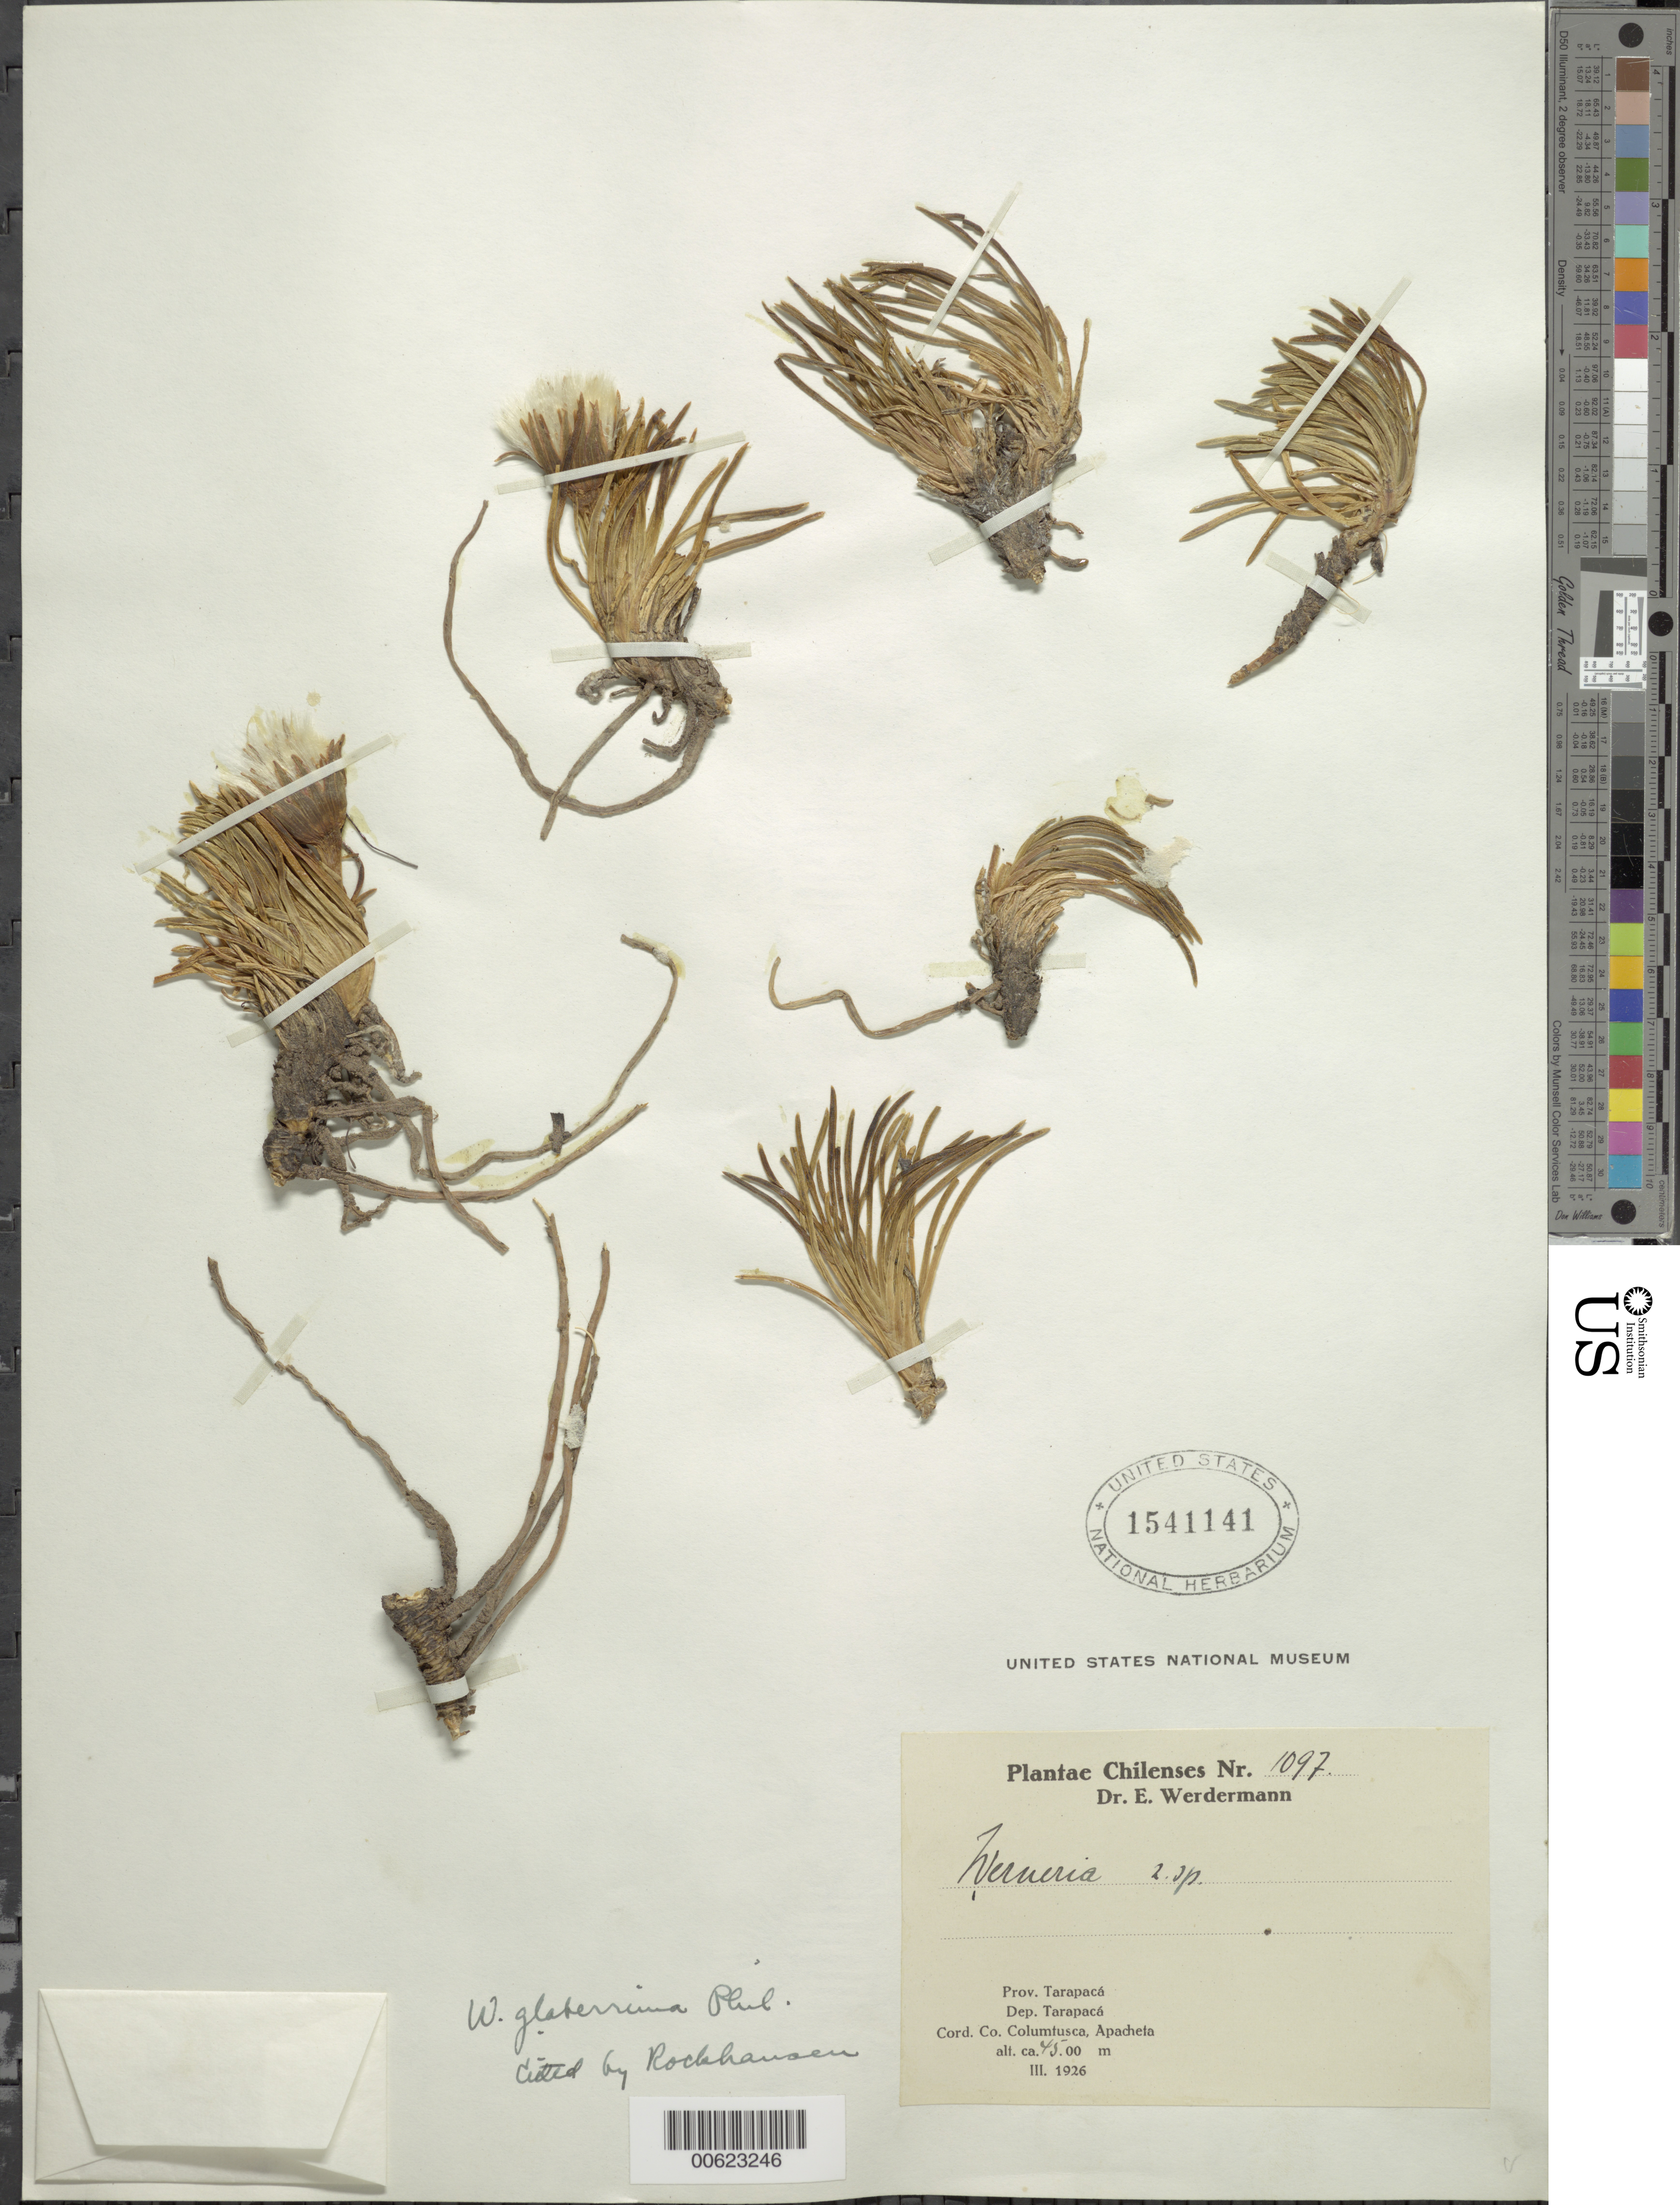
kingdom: Plantae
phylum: Tracheophyta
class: Magnoliopsida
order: Asterales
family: Asteraceae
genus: Werneria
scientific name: Werneria glaberrima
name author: Phil.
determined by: Calvo, Joel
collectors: E. Werdermann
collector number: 1097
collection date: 1926-03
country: Chile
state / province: Tarapacá (I)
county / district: Tarapacá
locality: Cordillera Co. Columtusca, Apacheta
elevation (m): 4500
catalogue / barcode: US 1541141